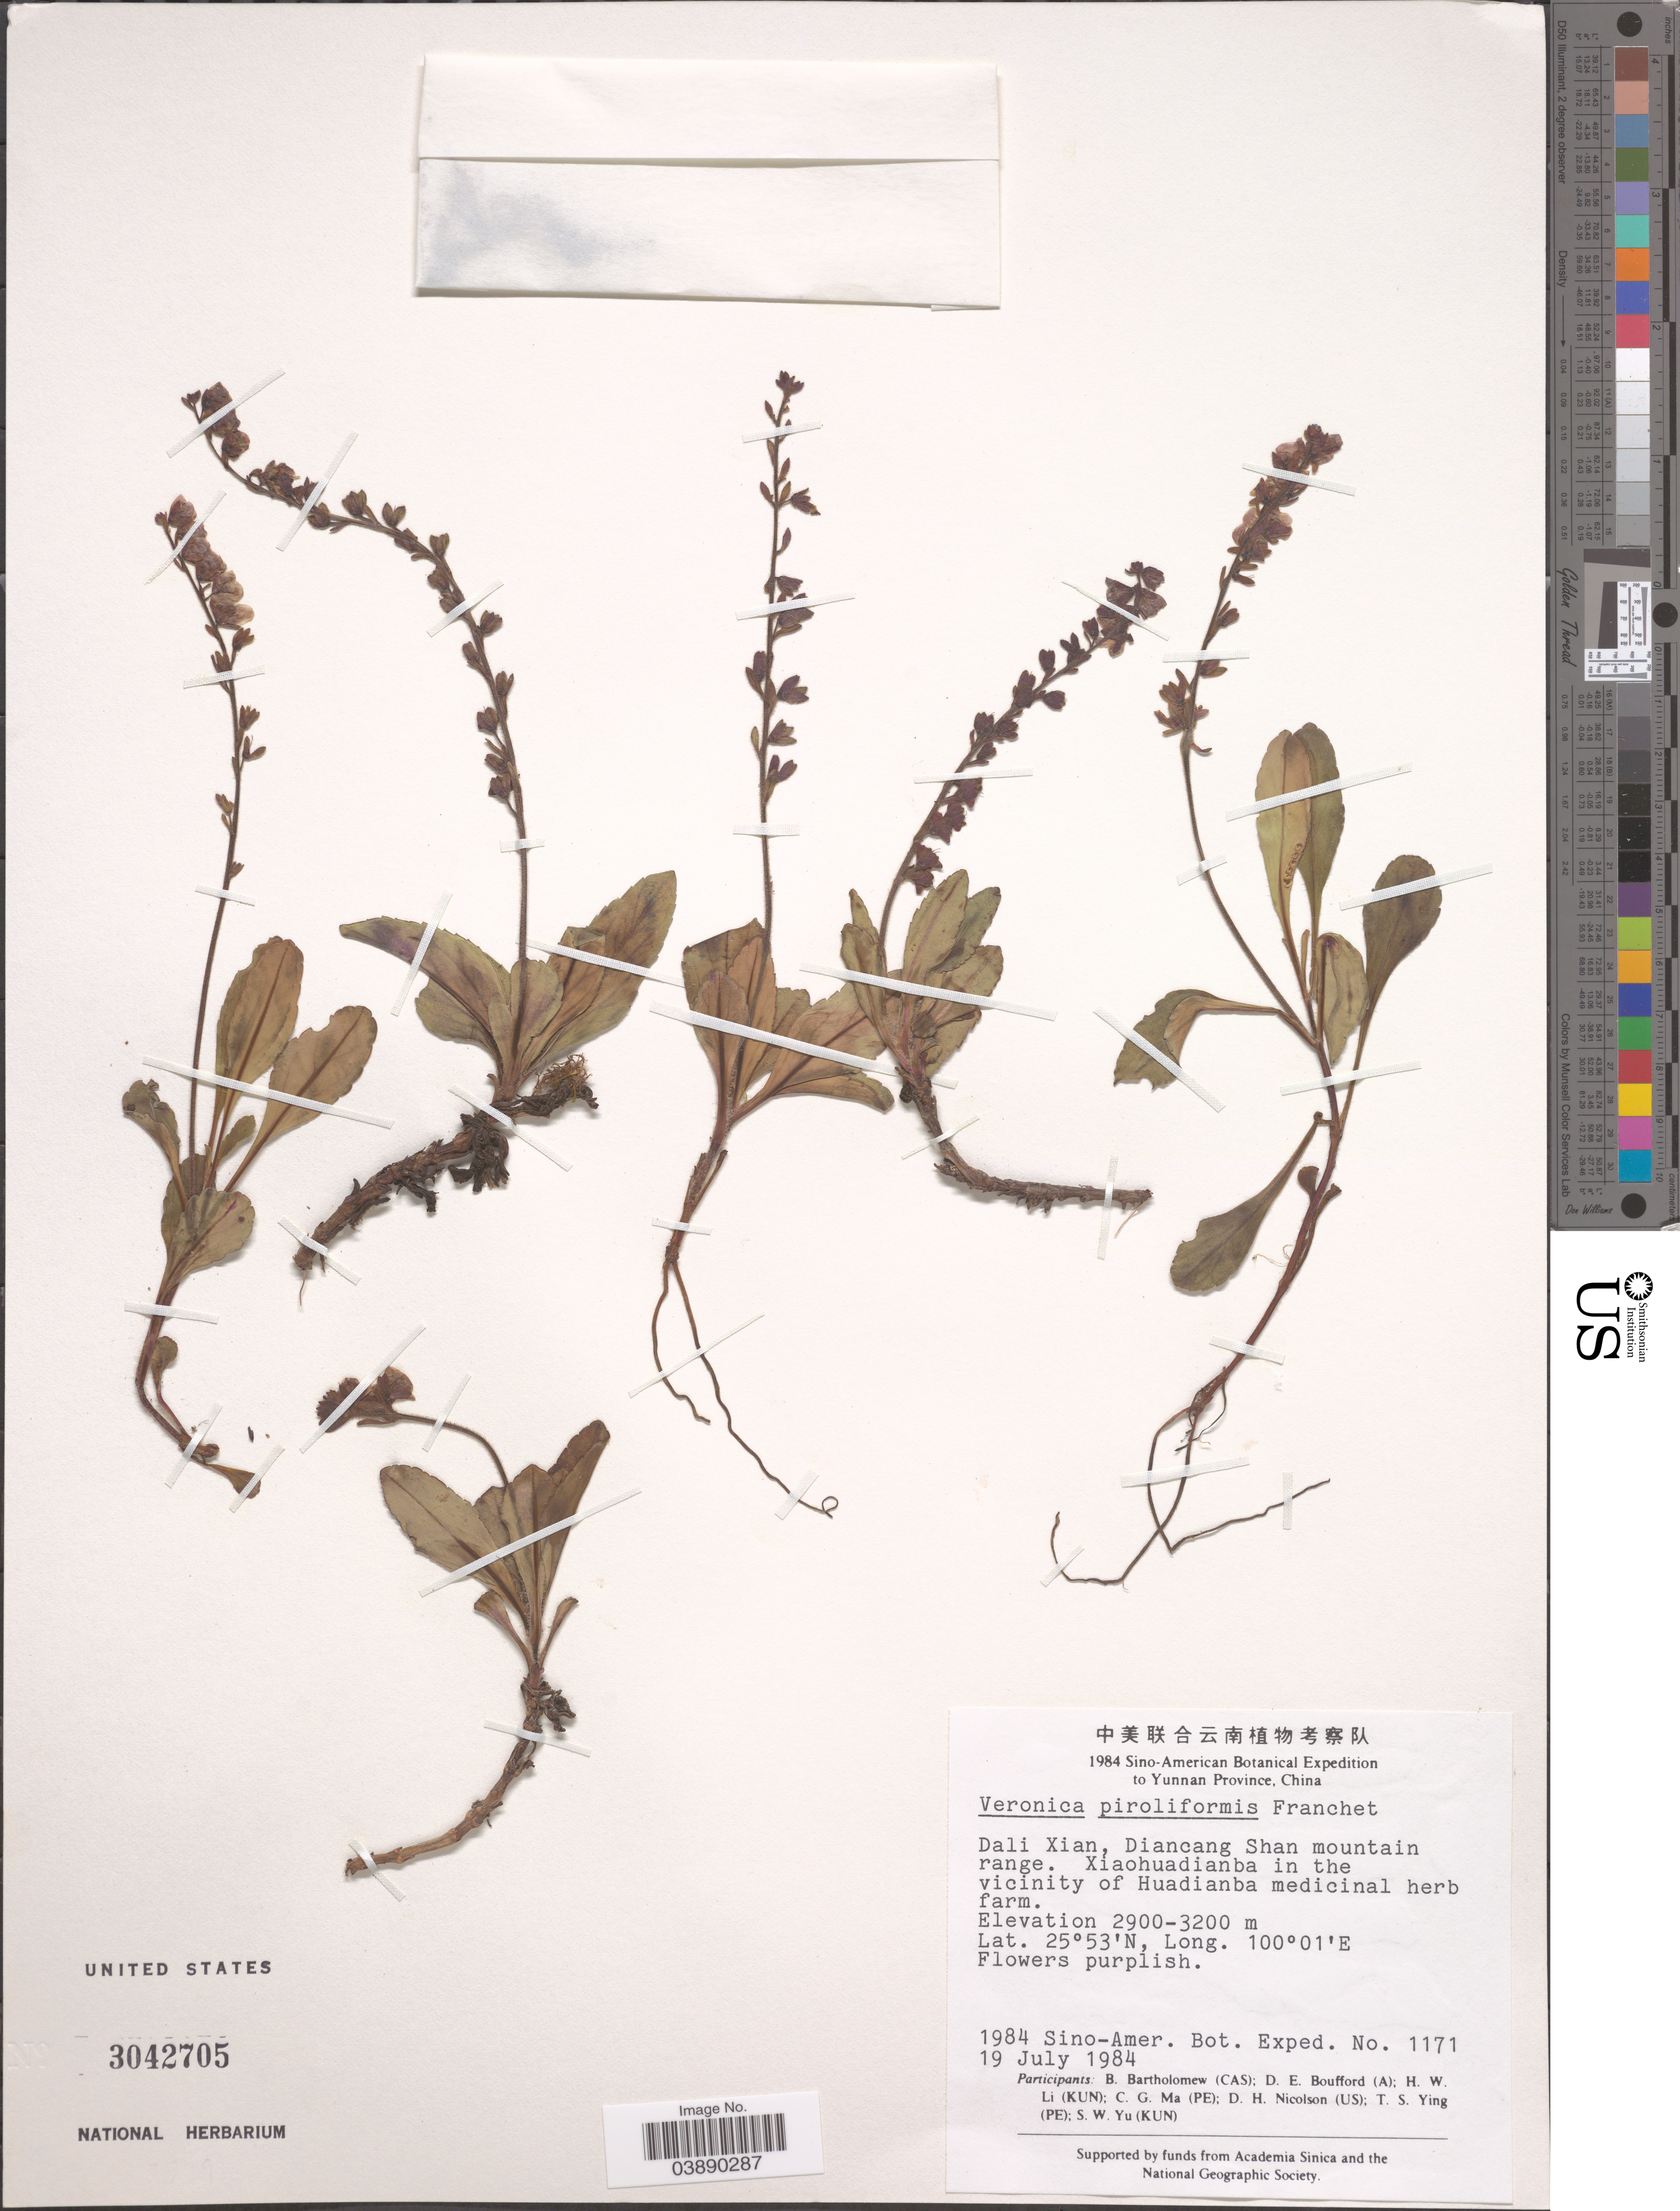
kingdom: Plantae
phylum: Tracheophyta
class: Magnoliopsida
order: Lamiales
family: Plantaginaceae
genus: Veronica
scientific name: Veronica piroliformis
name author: Franch.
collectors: Sino-Amer. Bot. Exped. 1984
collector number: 1171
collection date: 1984-07-19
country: China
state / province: Yunnan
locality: Dali Xian, Diancang Shan mountain range. Xiaohuadianba in the vicinity of Huadianba medicinal herb farm.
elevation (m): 2900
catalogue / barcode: US 3042705